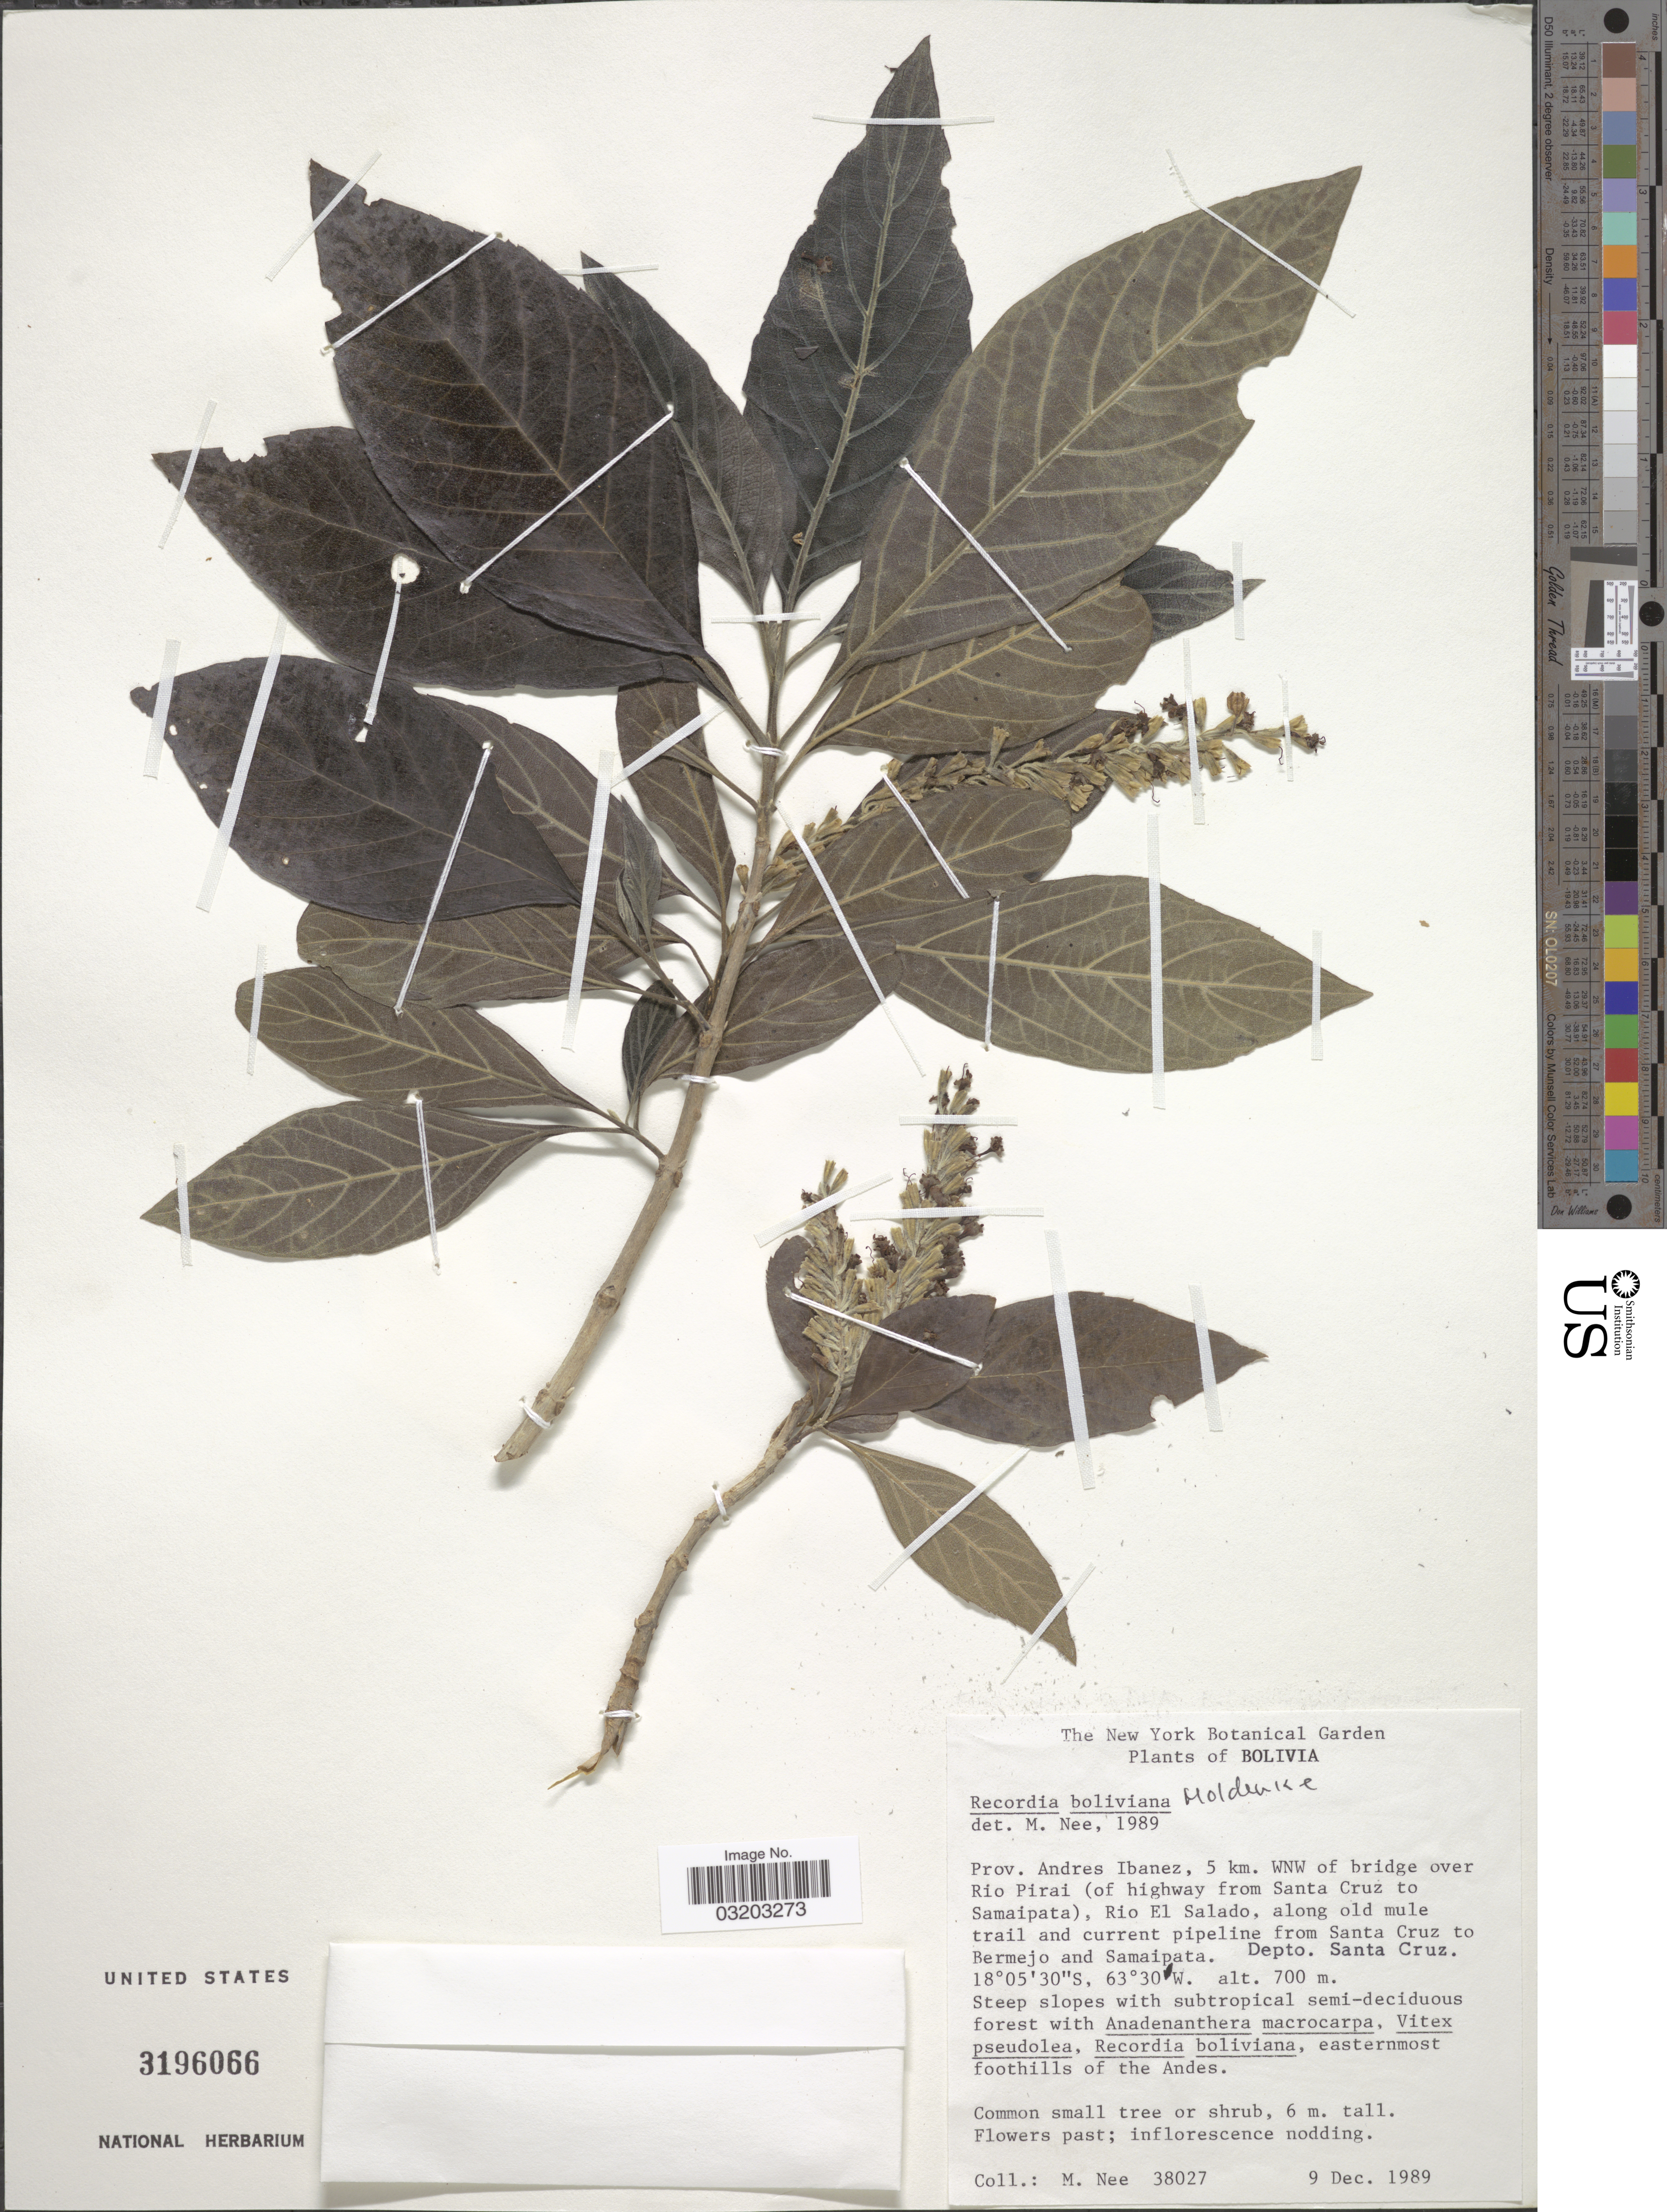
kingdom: Plantae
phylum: Tracheophyta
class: Magnoliopsida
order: Lamiales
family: Verbenaceae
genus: Recordia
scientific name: Recordia boliviana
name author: Moldenke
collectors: M. Nee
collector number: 38027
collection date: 1989-12-09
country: Bolivia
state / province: Santa Cruz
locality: Prov. Andres Ibanez, 5 km. WNW of bridge over Rio Pirai (of highway from Santa Cruz to Samaipata), Rio El Salado, along old mule trail and current pipeline from Santa Cruz to Bermejo and Samaipata. Depto. Santa Cruz.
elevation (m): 700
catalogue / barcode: US 3196066